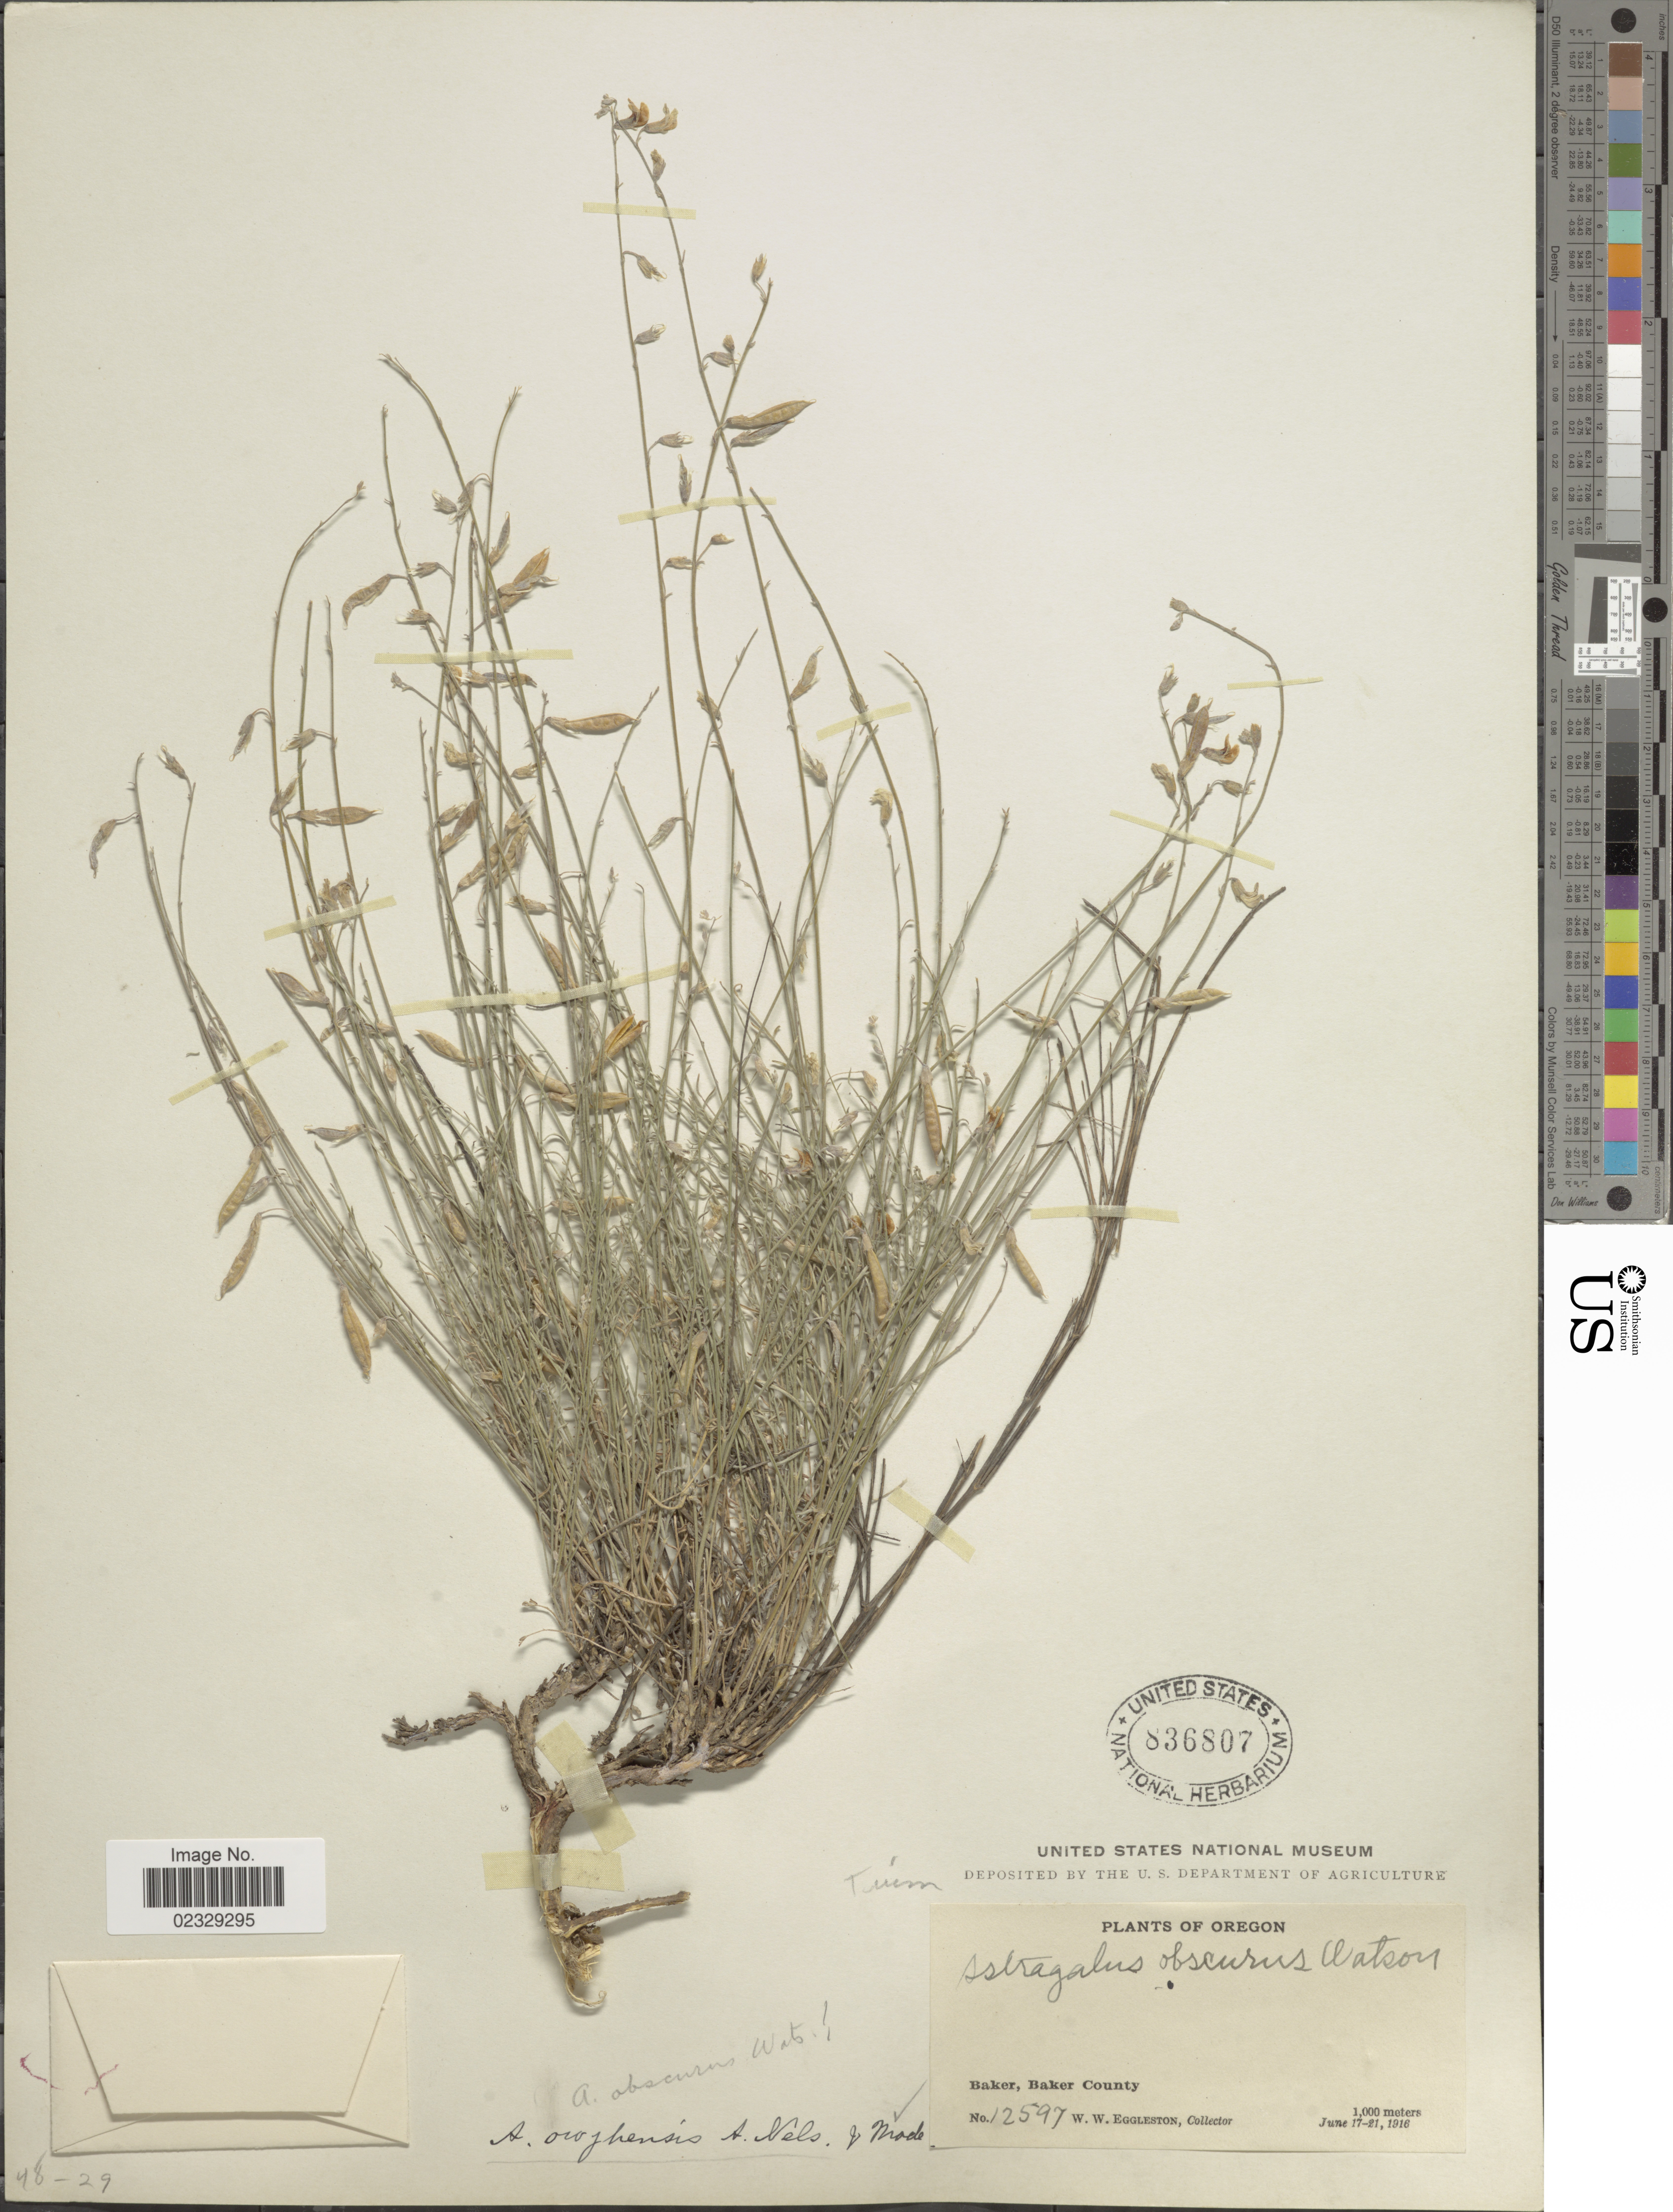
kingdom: Plantae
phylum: Tracheophyta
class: Magnoliopsida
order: Fabales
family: Fabaceae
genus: Astragalus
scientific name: Astragalus atratus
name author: S. Watson in C. King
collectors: W. W. Eggleston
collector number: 12597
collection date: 1916-06-17/1916-06-21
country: United States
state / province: Oregon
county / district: Baker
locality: Baker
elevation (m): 1000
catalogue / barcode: US 836807